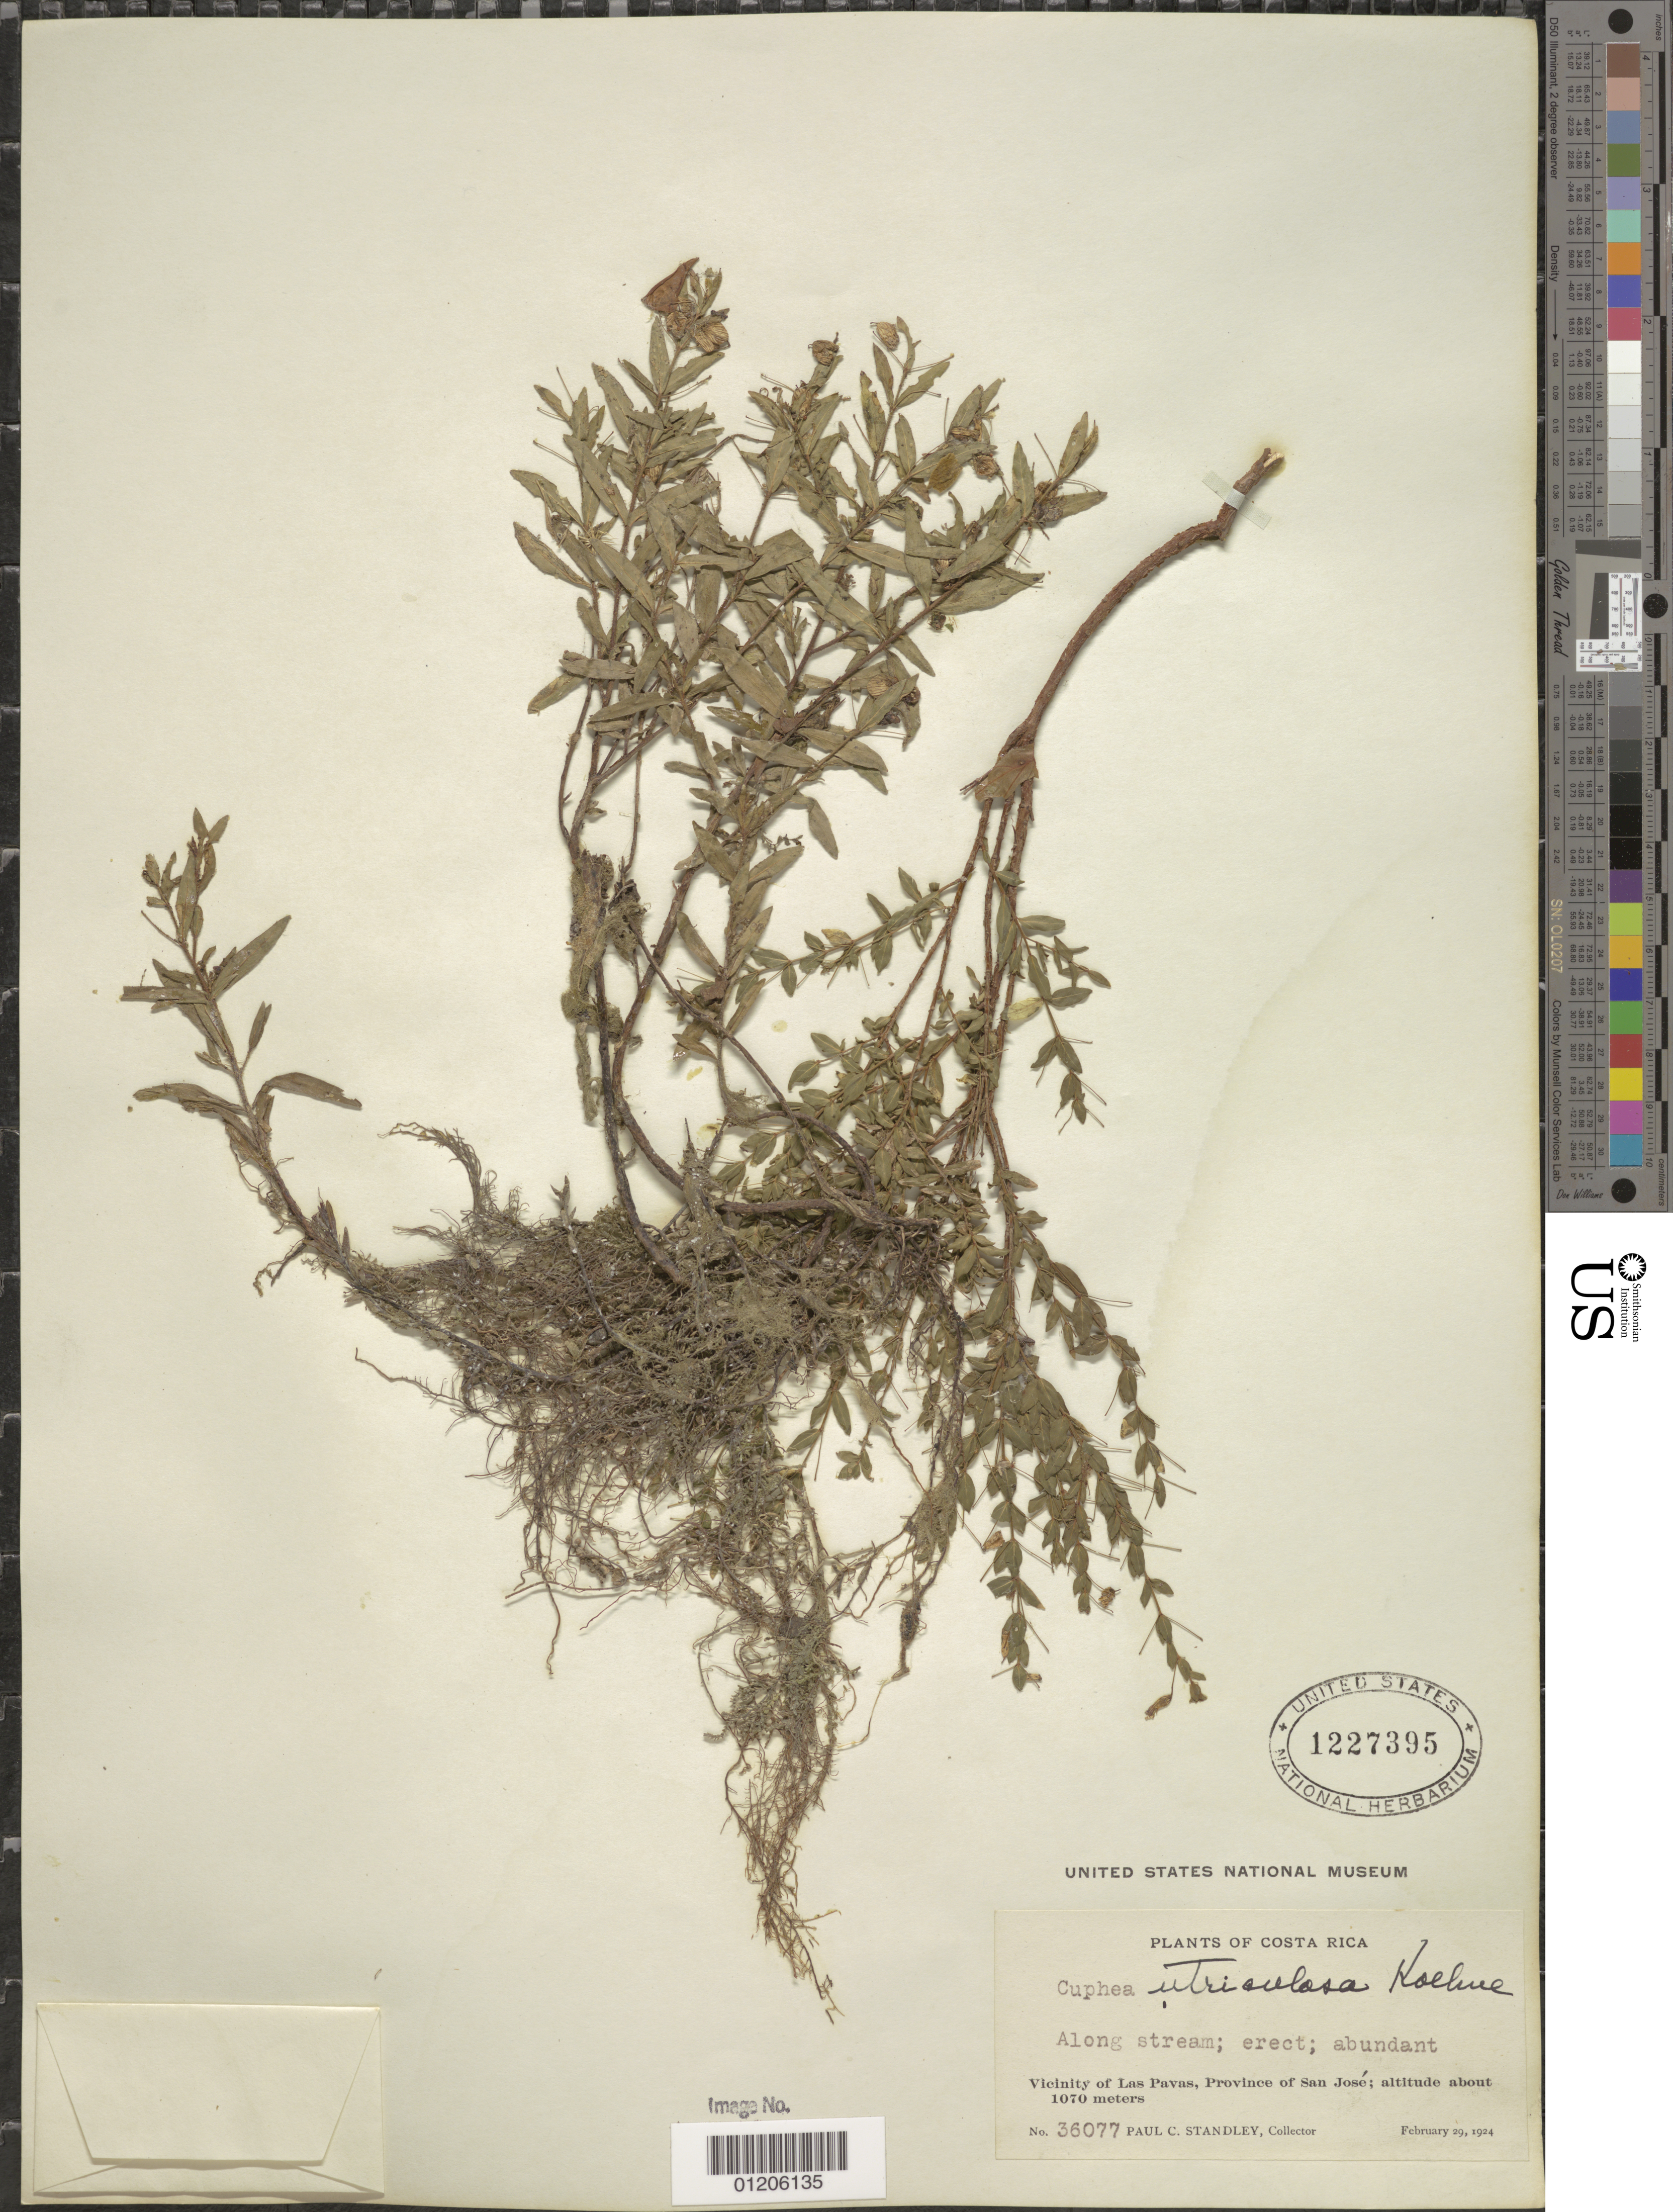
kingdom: Plantae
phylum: Tracheophyta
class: Magnoliopsida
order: Myrtales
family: Lythraceae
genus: Cuphea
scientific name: Cuphea utriculosa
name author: Koehne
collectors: P. C. Standley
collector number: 36077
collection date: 1924-02-29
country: Costa Rica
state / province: San Jose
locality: Vicinity of Las Pavas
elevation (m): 1070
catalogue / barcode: US 1227395